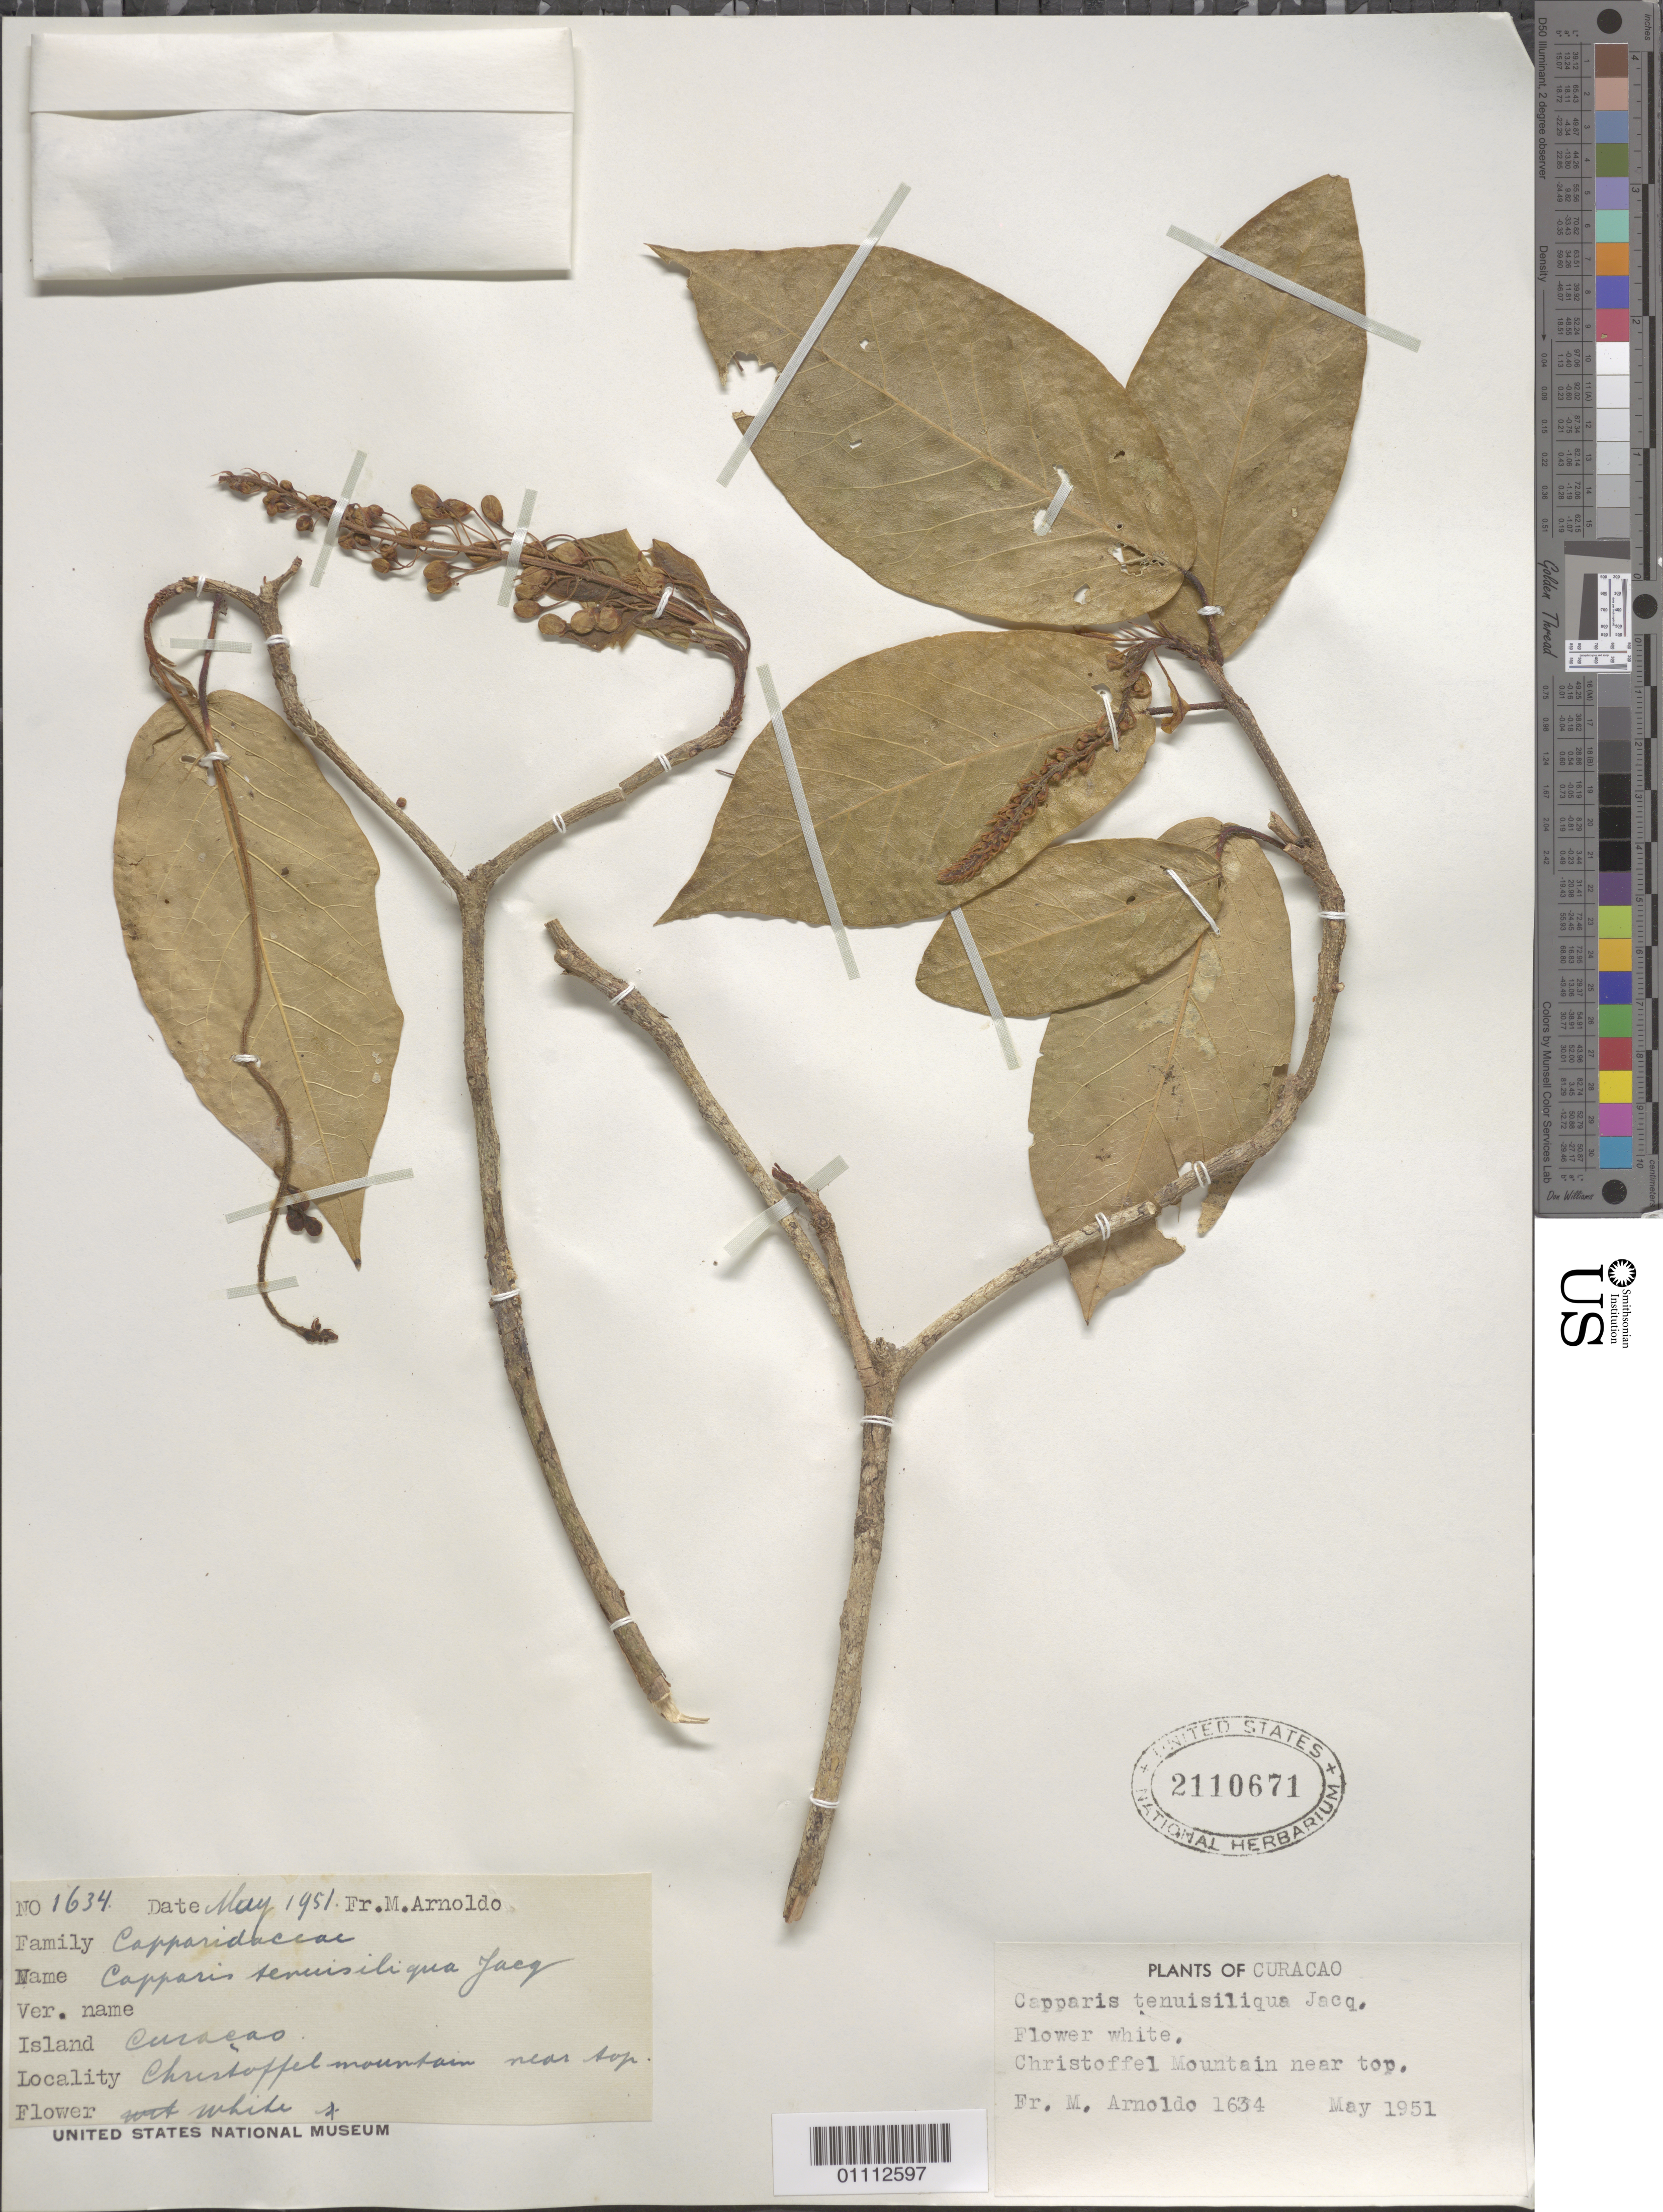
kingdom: Plantae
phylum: Tracheophyta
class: Magnoliopsida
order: Brassicales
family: Capparaceae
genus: Capparis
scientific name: Capparis tenuisiliqua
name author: Jacq.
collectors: N. Arnoldo-Broeders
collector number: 1634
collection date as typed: May 1951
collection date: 1951-05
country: Curaçao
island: Curaçao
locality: Christoffel Mountain near top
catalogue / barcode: US 2110671